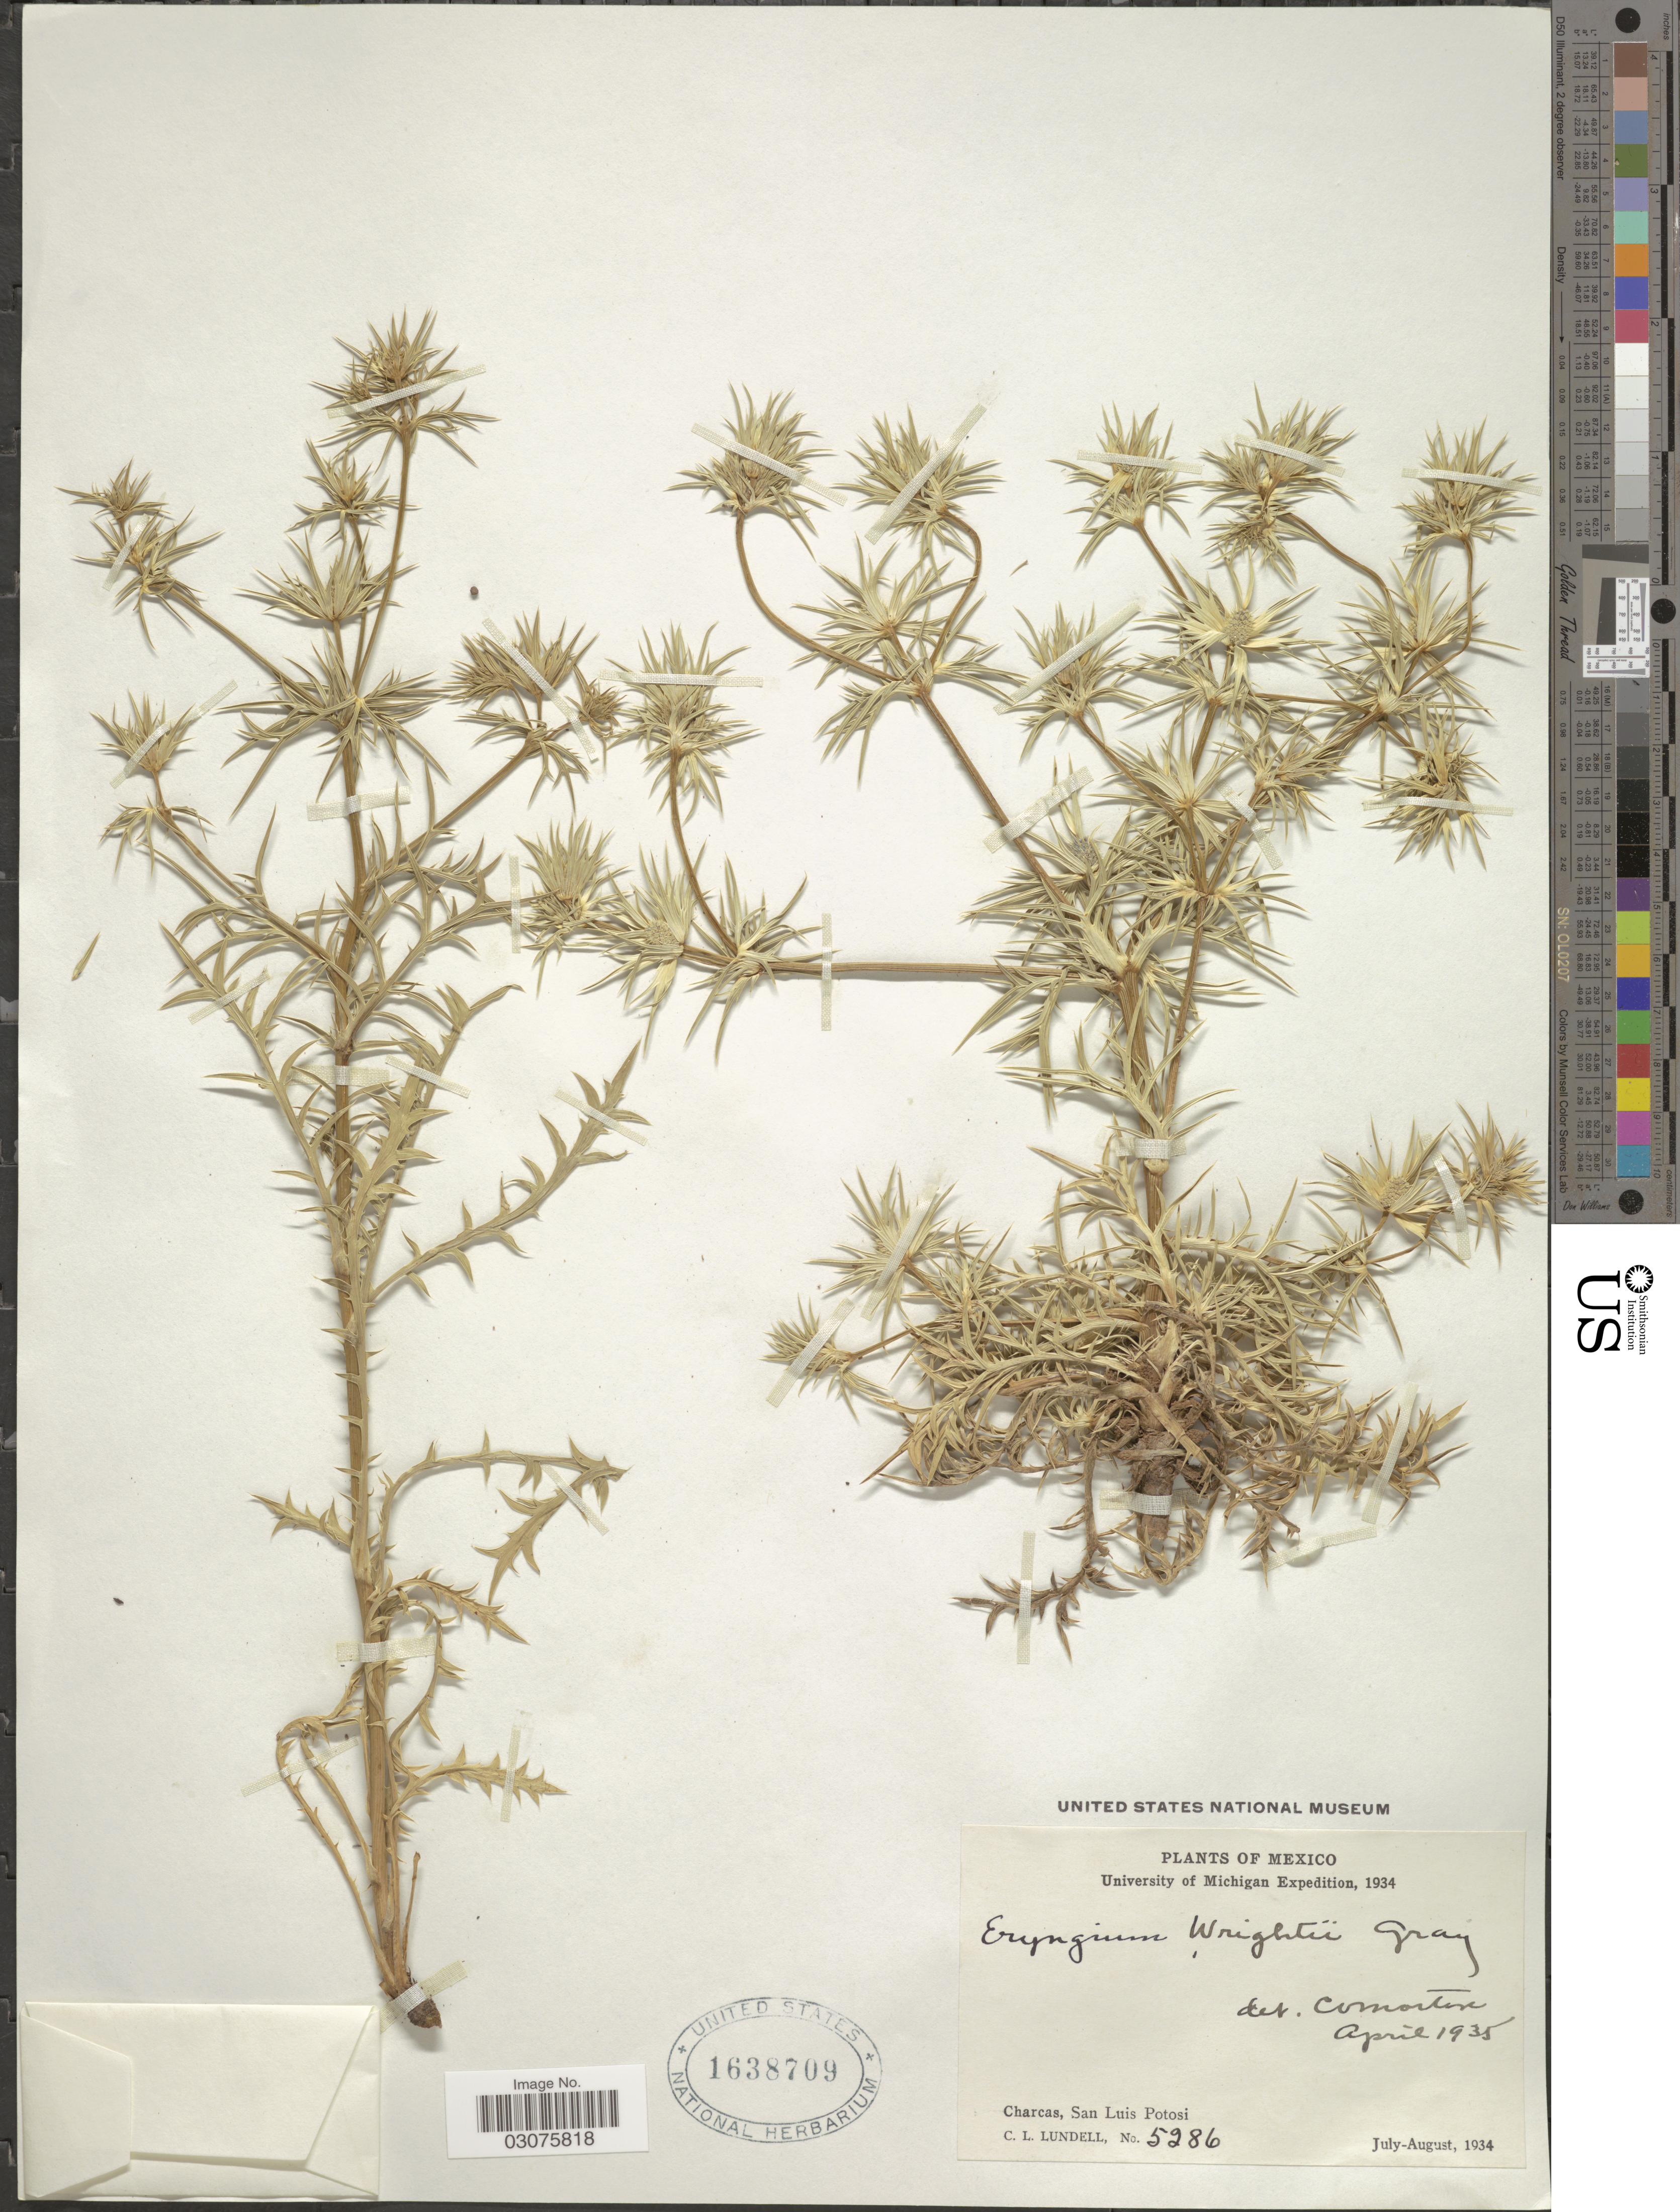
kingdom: Plantae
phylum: Tracheophyta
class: Magnoliopsida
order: Apiales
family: Apiaceae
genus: Eryngium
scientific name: Eryngium heterophyllum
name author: Engelm.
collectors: C. L. Lundell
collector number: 5286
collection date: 1934-07/1934-08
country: Mexico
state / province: San Luis Potosí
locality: Charcas.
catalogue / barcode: US 1638709